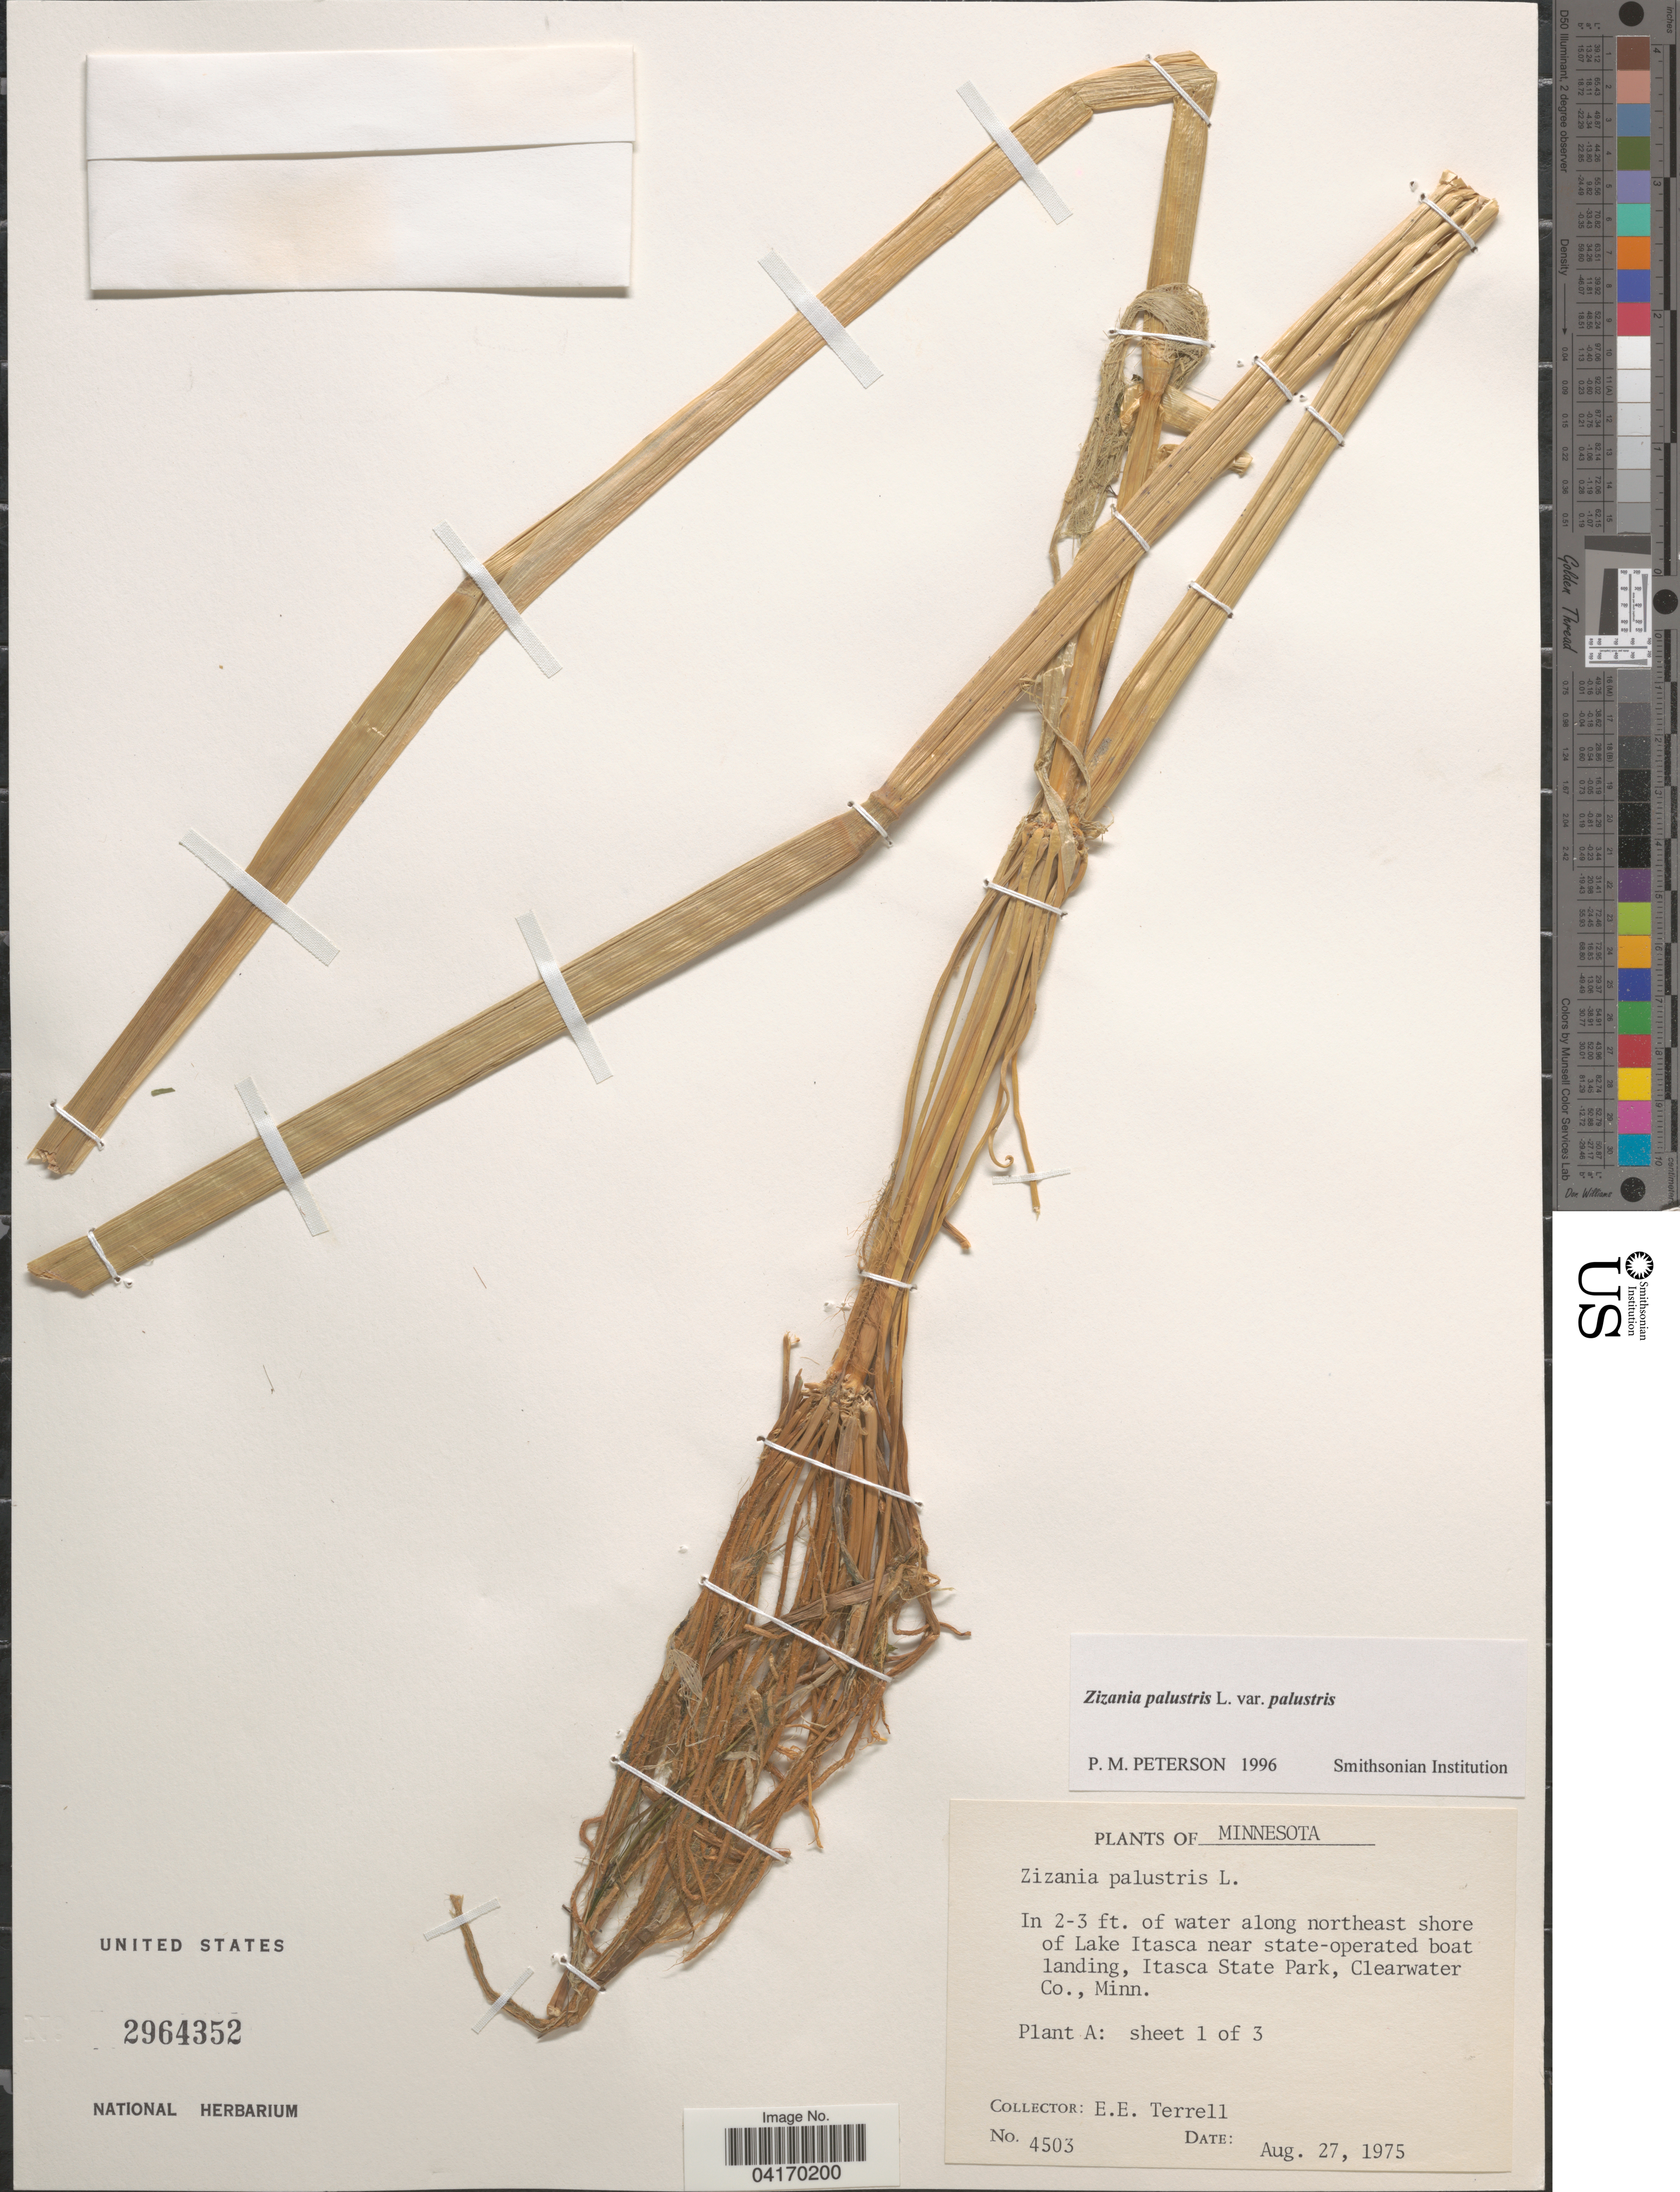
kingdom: Plantae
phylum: Tracheophyta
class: Liliopsida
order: Poales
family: Poaceae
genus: Zizania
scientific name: Zizania palustris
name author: L.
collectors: E. E. Terrell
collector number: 4503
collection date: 1975-08-27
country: United States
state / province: Minnesota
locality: Along northeast shore of Lake Itasca near state-operated boat landing, Itasca State Park, Clearwater Co.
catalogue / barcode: US 2964352